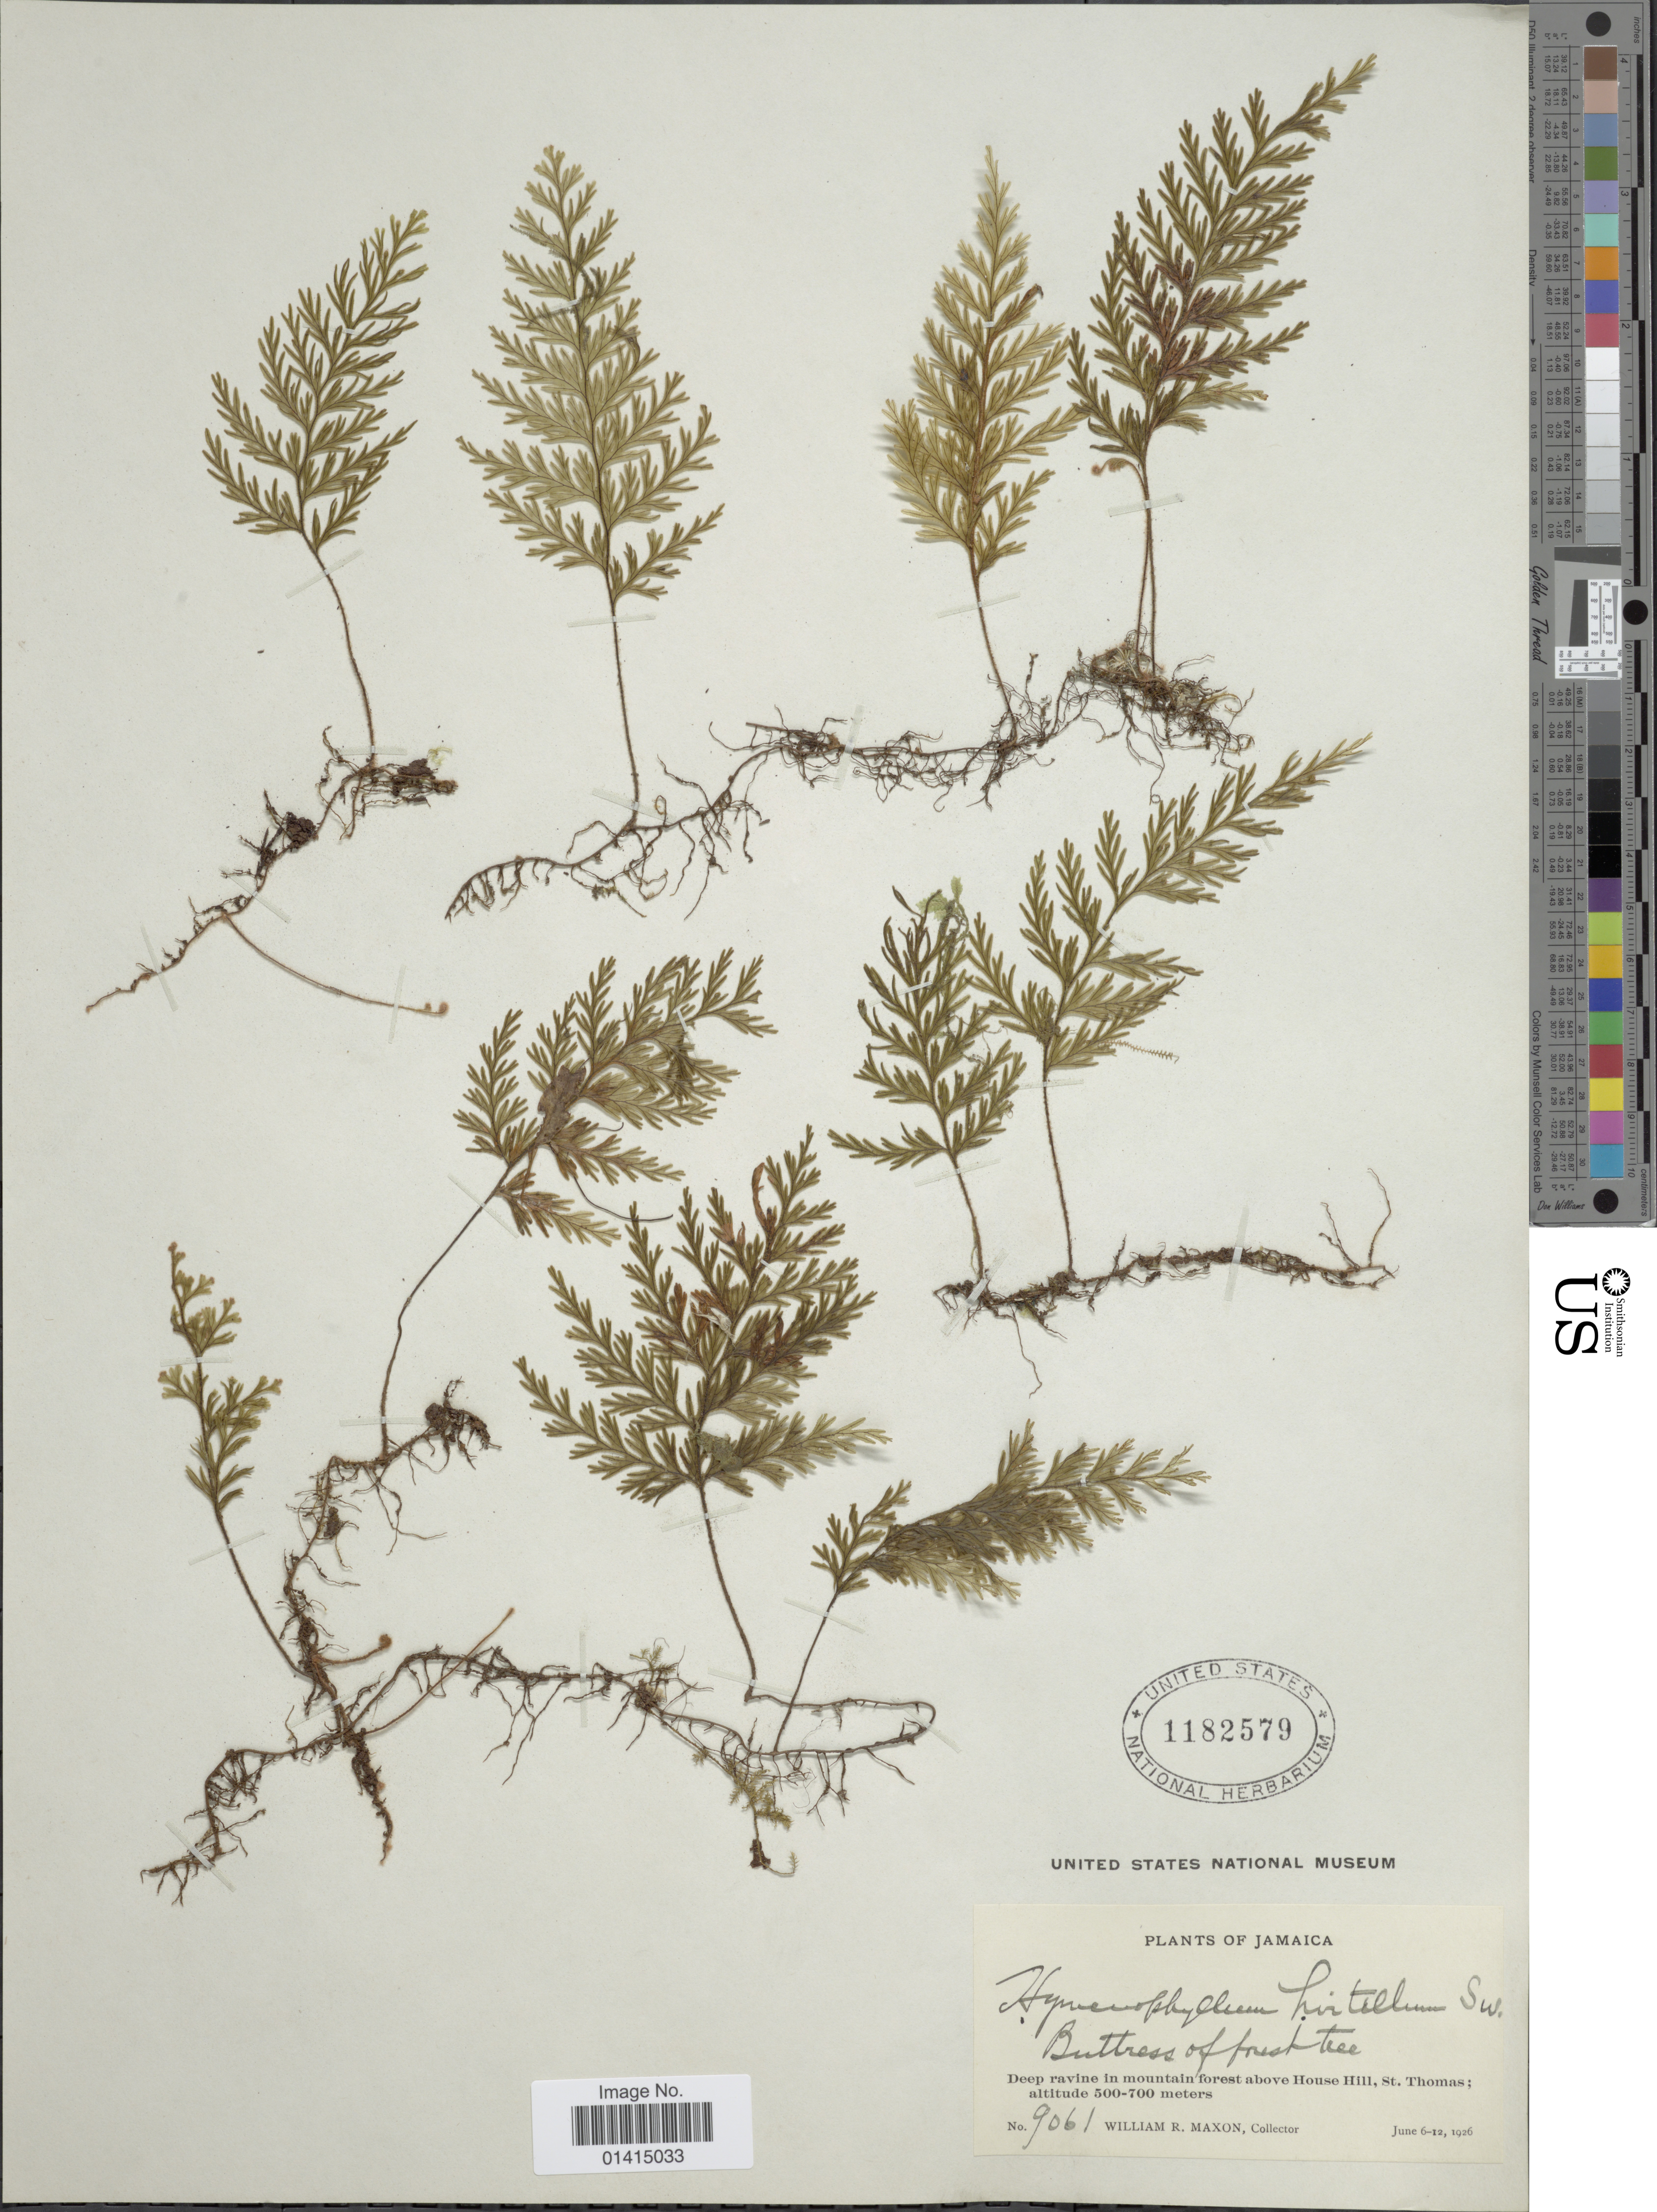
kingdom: Plantae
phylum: Tracheophyta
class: Polypodiopsida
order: Hymenophyllales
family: Hymenophyllaceae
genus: Hymenophyllum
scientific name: Hymenophyllum hirtellum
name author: Sw. in Schrad.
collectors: W. R. Maxon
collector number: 9061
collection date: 1926-06-06/1926-06-12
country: Jamaica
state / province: Saint Thomas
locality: Deep ravine in mountain forest above House Hill, St. Thomas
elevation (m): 500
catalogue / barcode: US 1182579